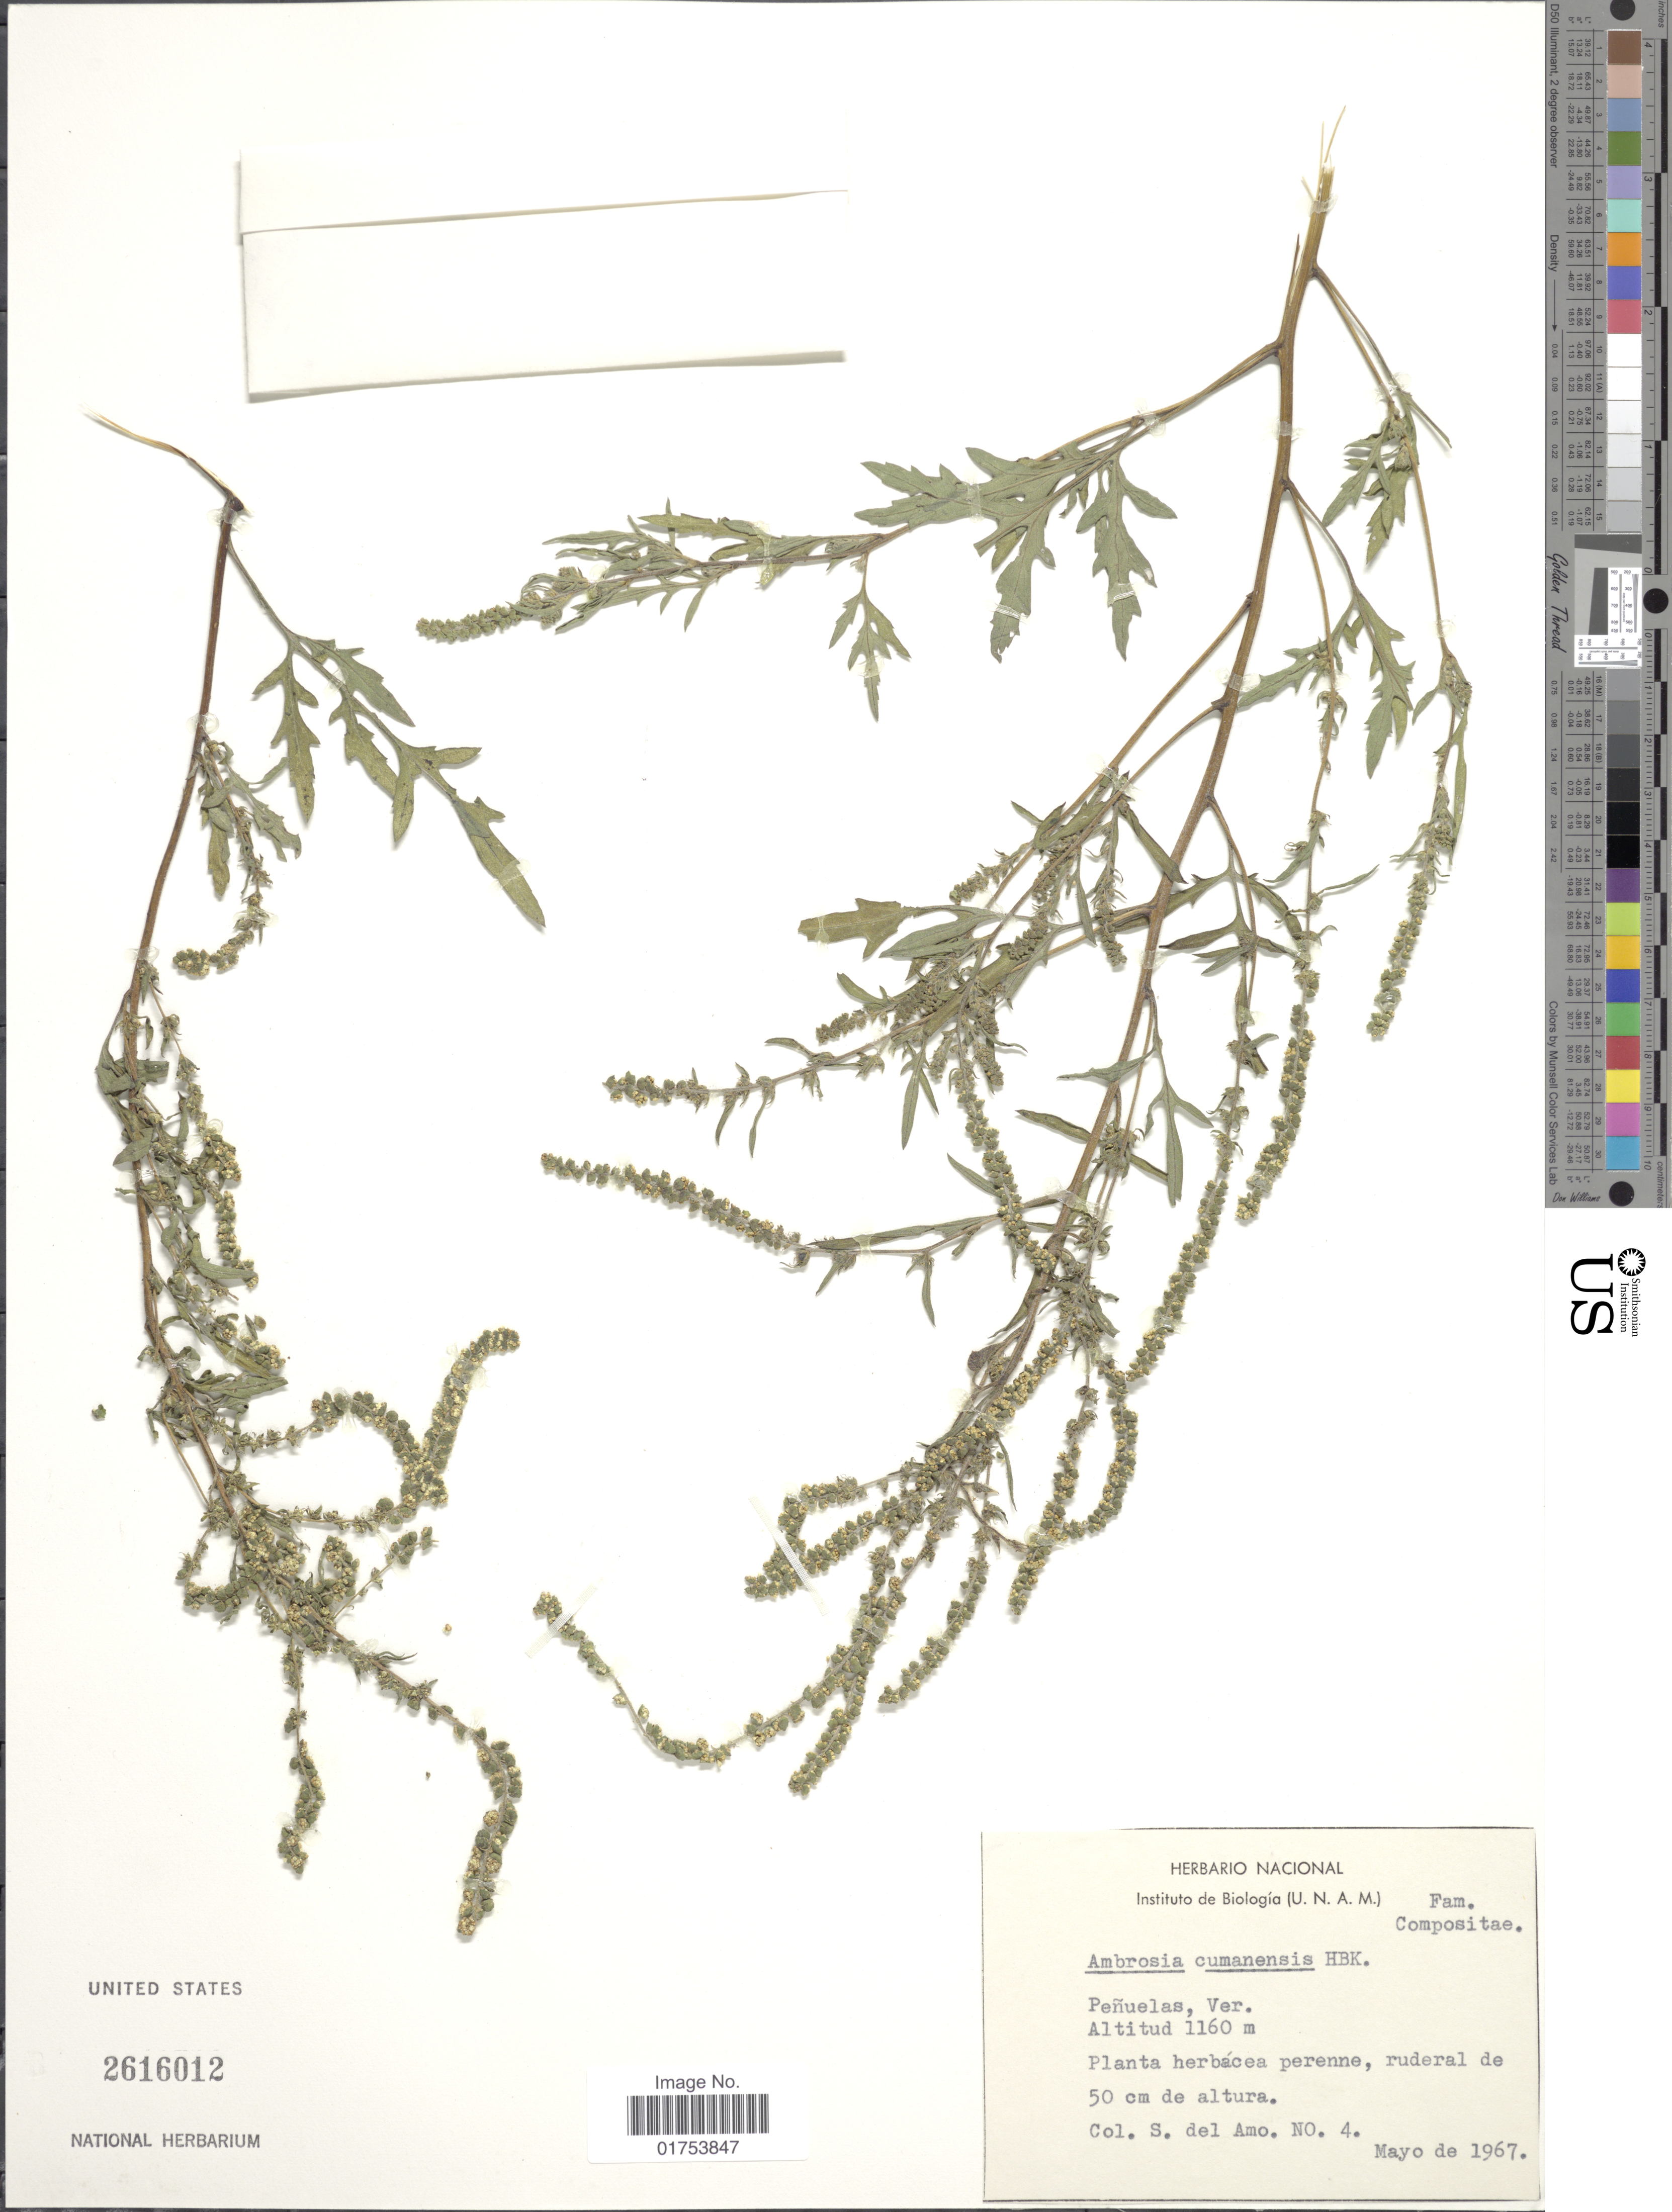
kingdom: Plantae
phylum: Tracheophyta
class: Magnoliopsida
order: Asterales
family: Asteraceae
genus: Ambrosia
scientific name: Ambrosia cumanensis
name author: Kunth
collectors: S. Amo.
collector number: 4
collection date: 1967-05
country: Mexico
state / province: Veracruz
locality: Penuelas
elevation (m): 1160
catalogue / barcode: US 2616012